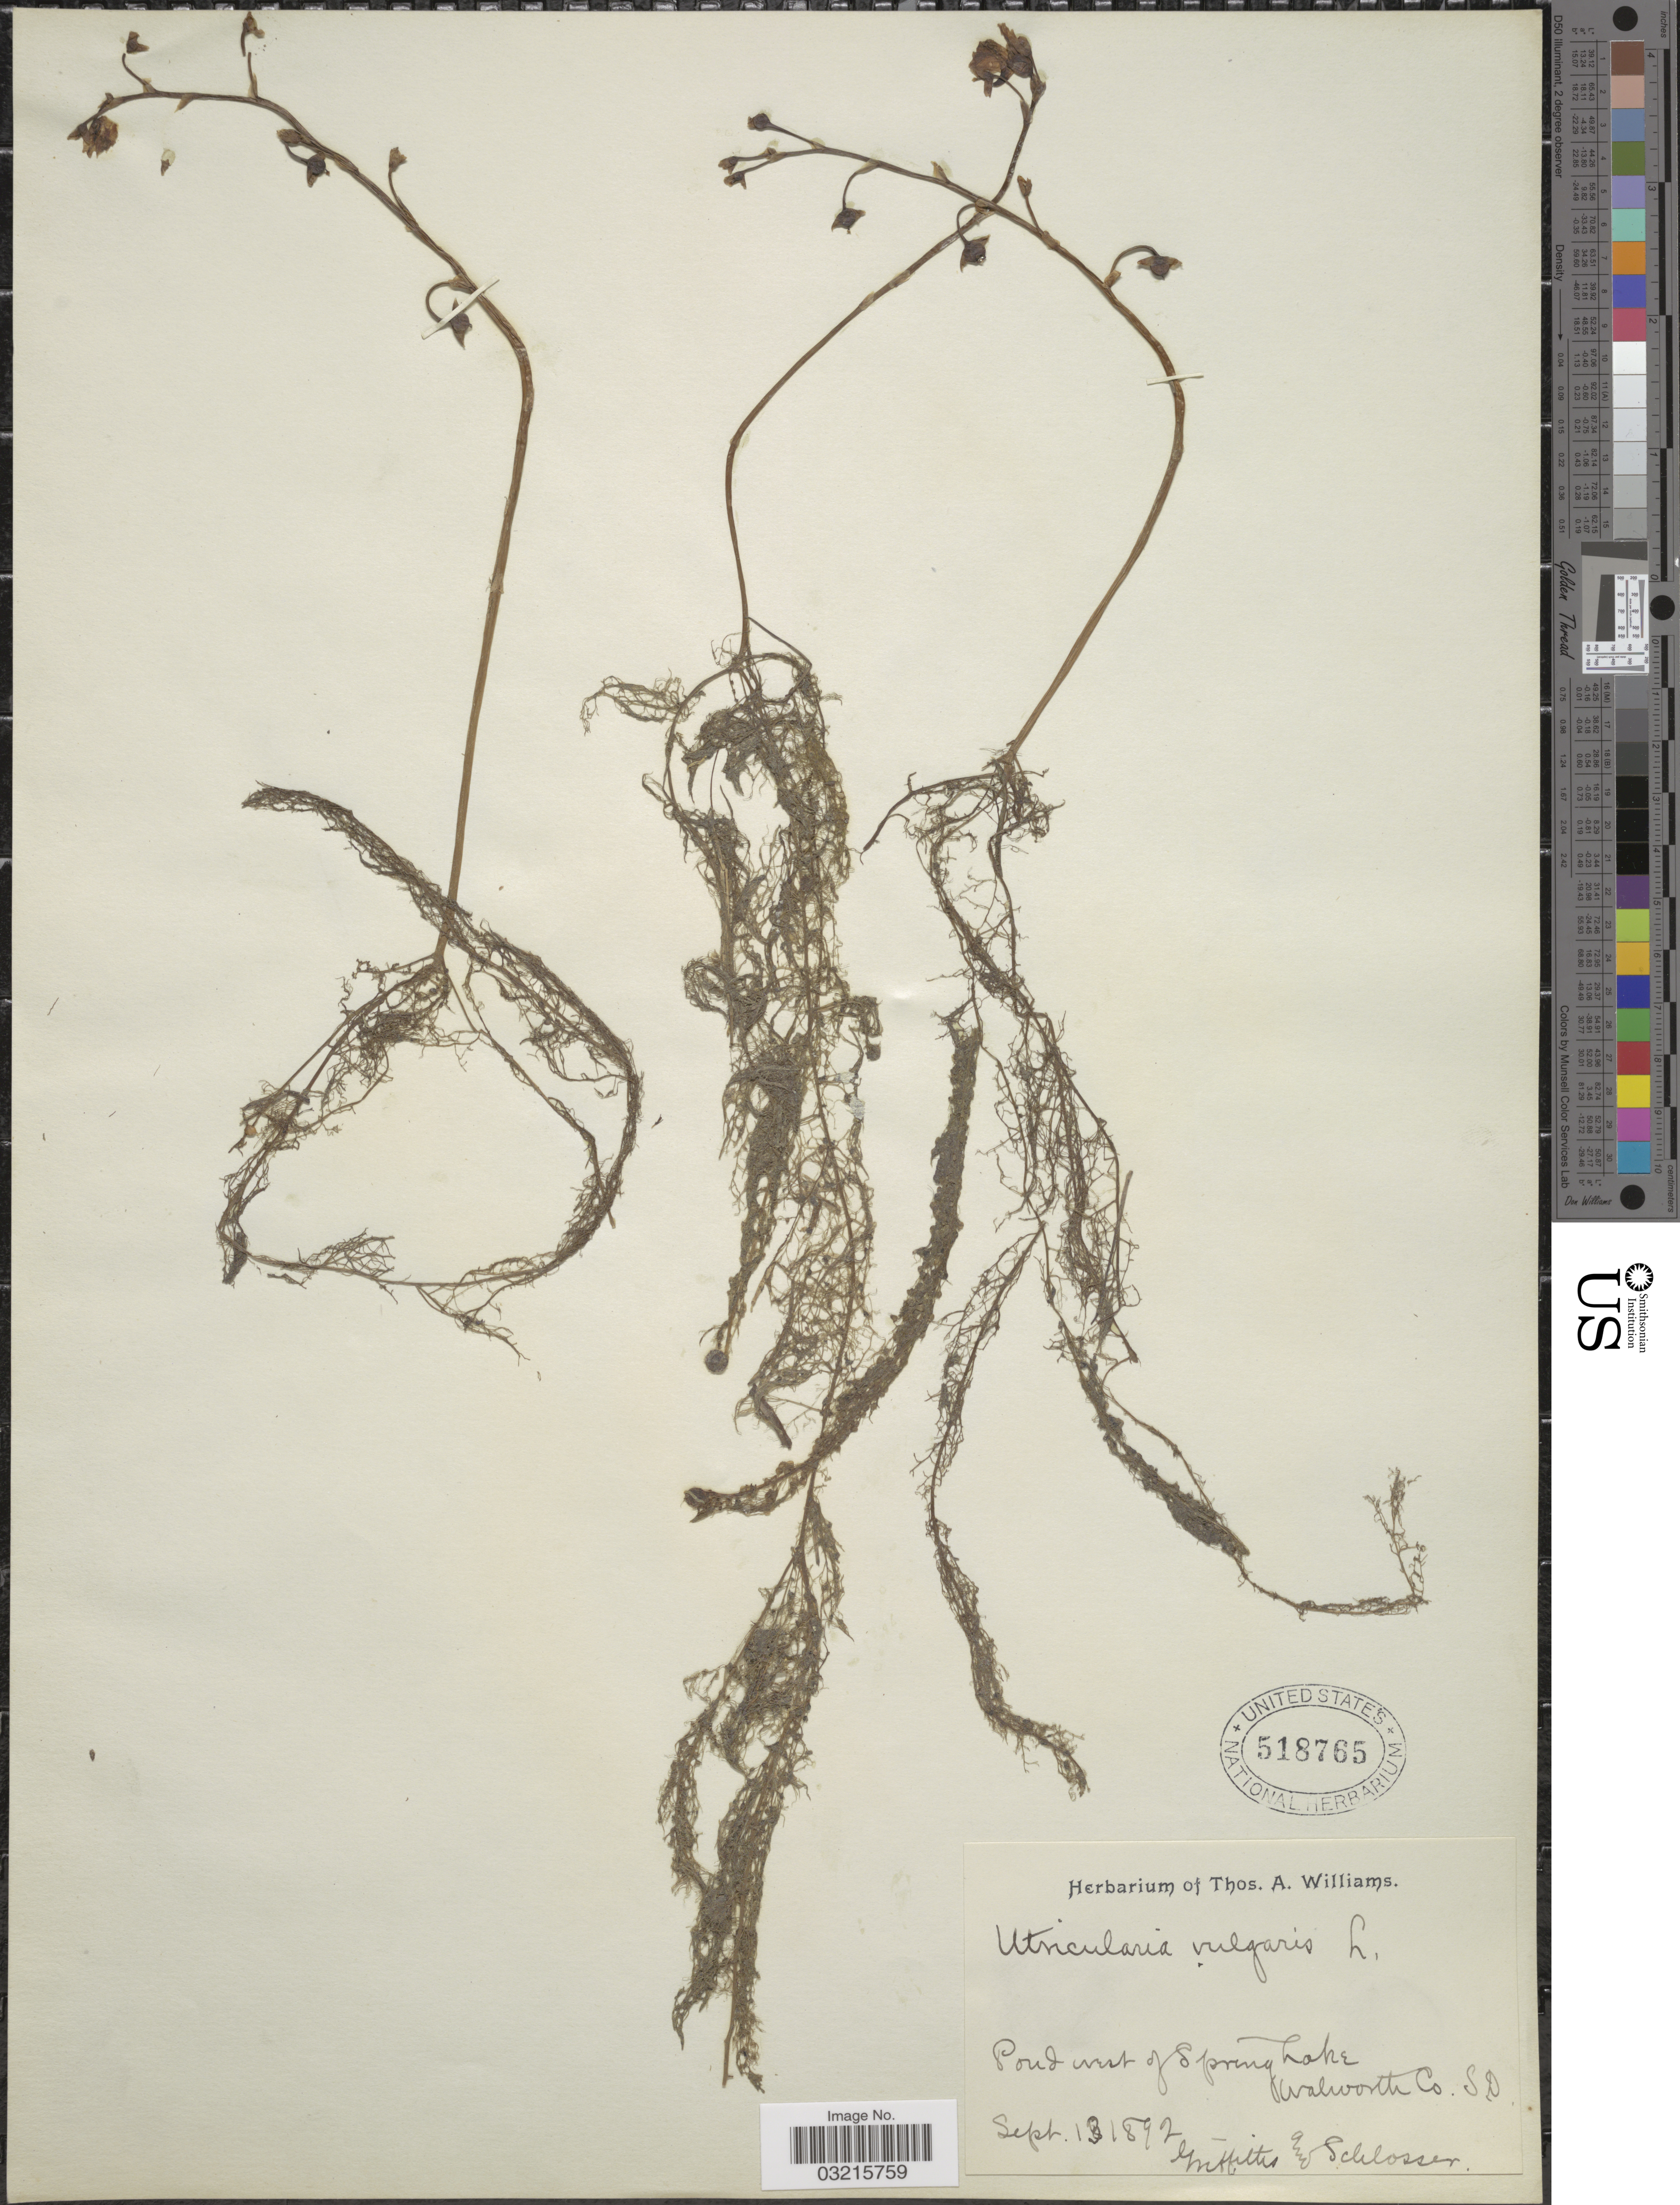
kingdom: Plantae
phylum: Tracheophyta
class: Magnoliopsida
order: Lamiales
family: Lentibulariaceae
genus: Utricularia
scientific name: Utricularia vulgaris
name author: L.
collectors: -- Griffiths & -. Schlosser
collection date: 1892-09-13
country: United States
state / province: South Dakota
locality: Pond west of Spring Lake, Walworth Co.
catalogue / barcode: US 518765